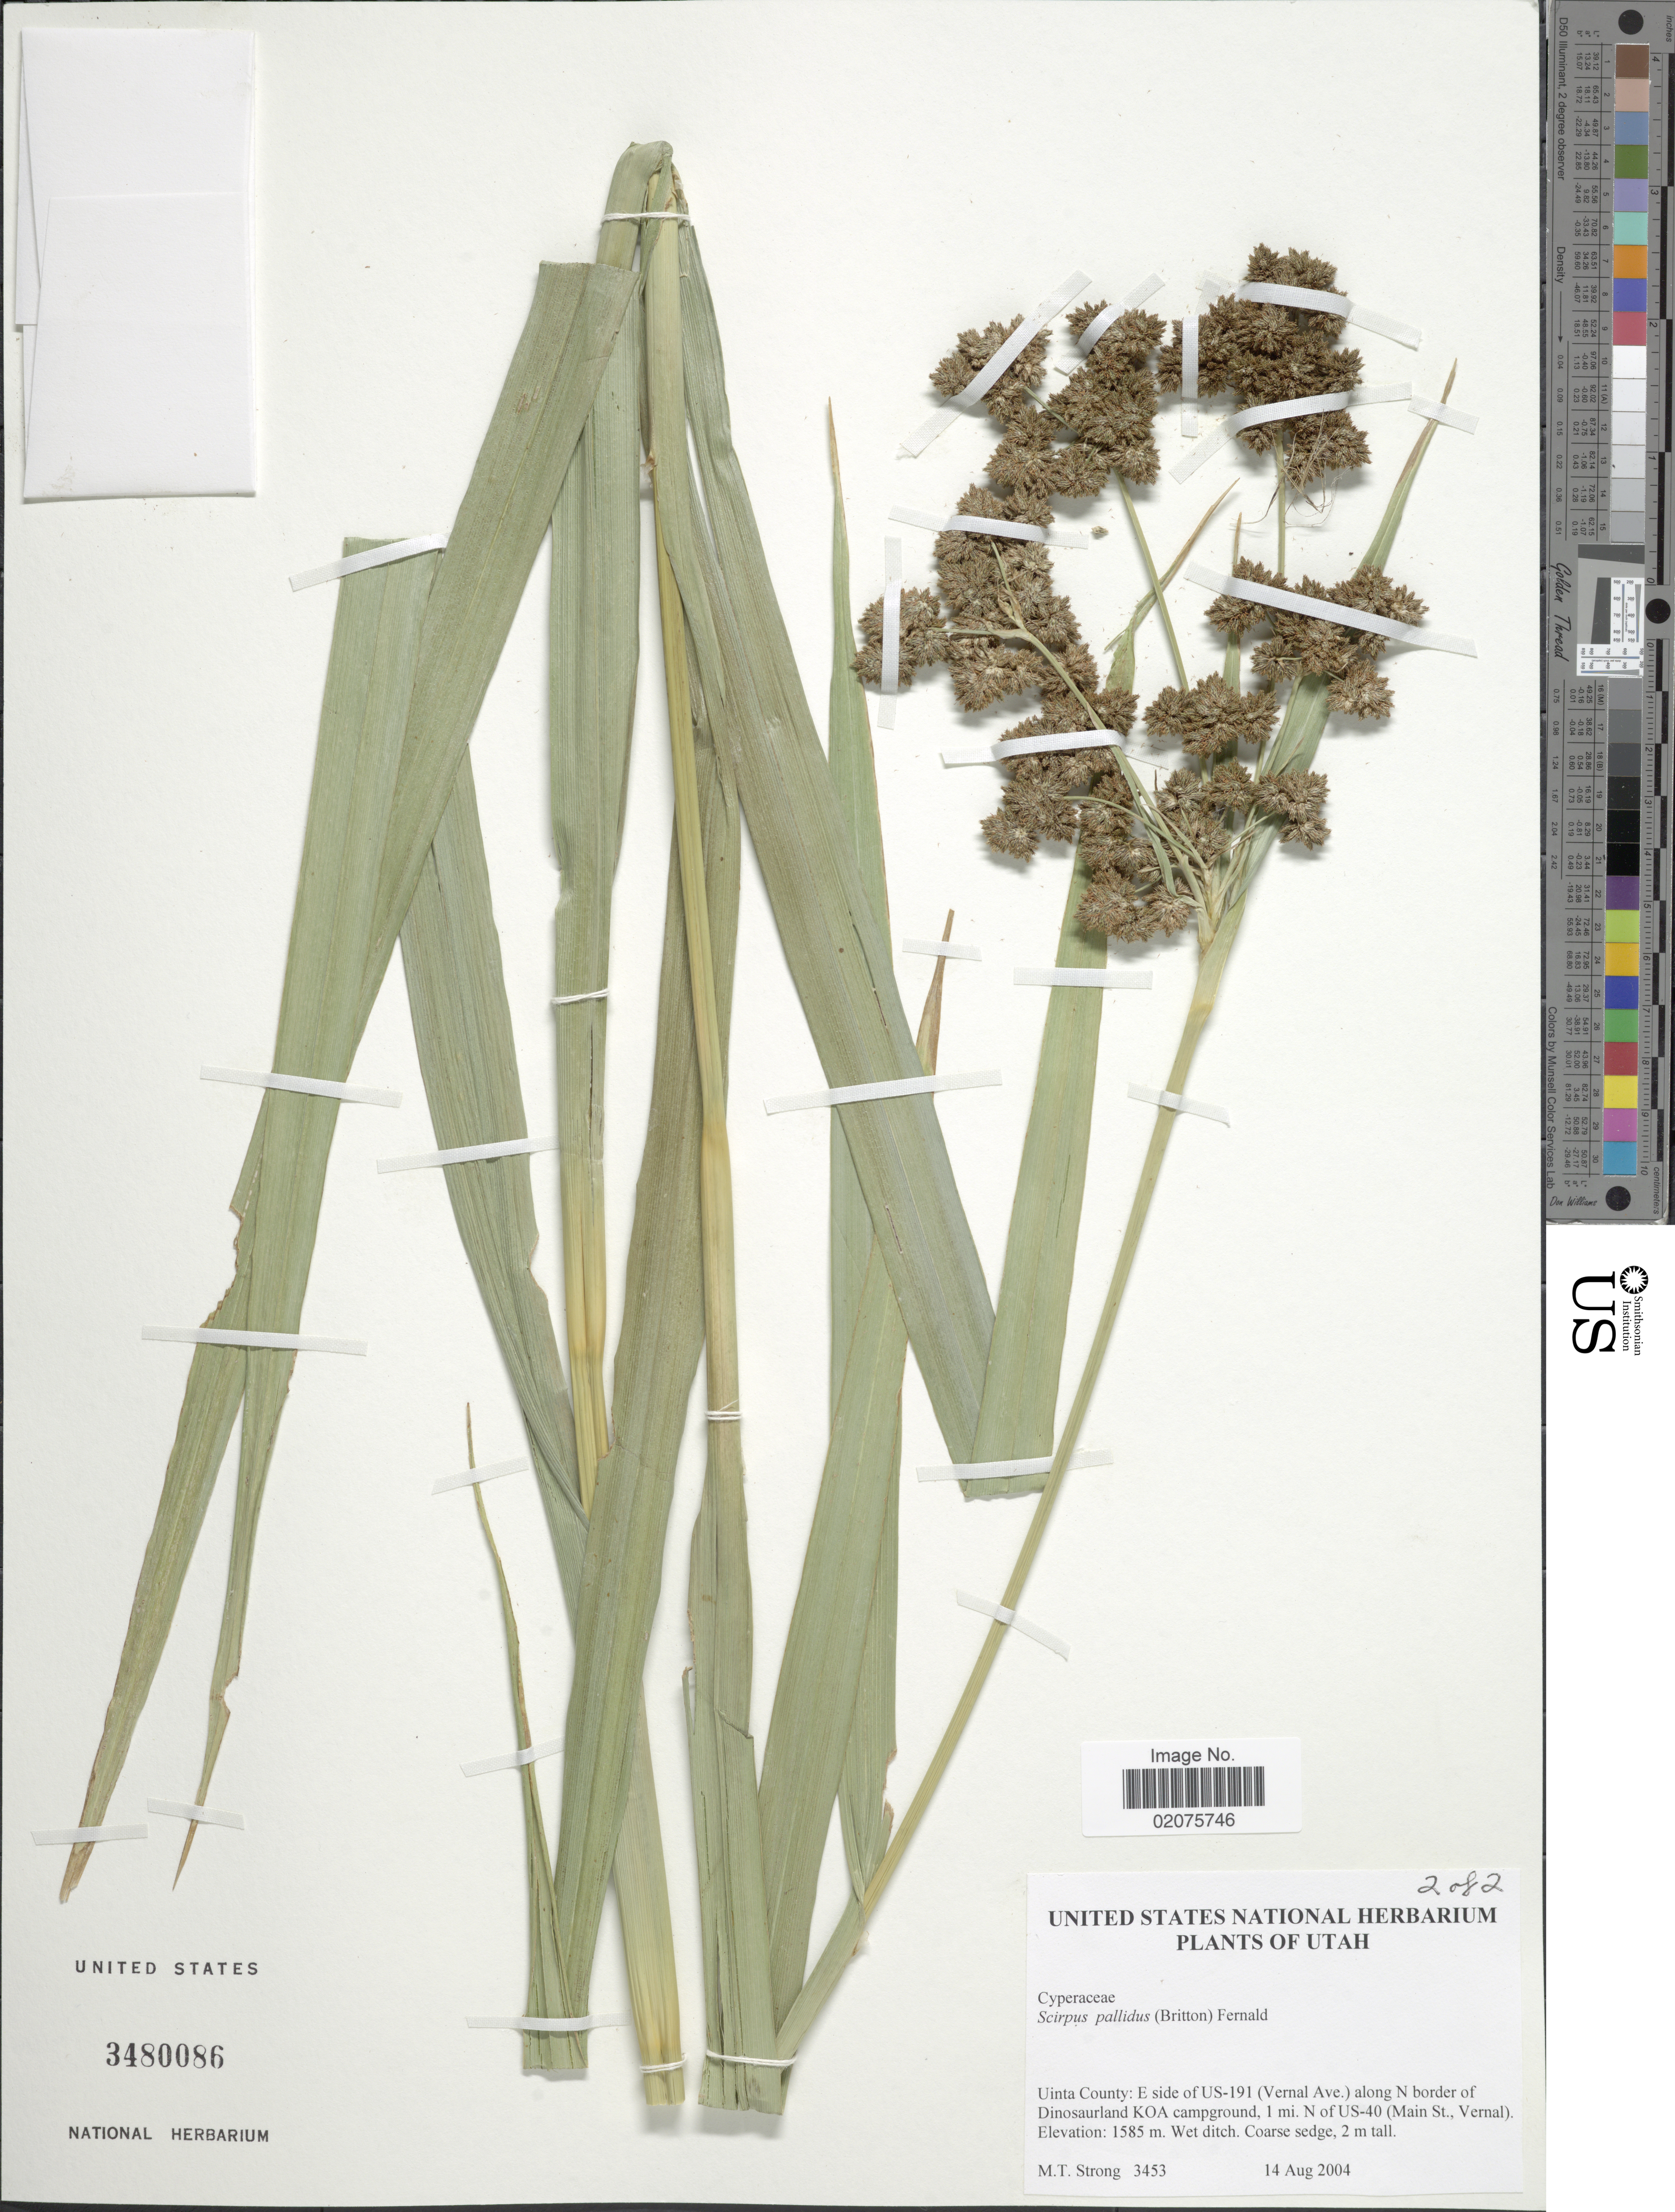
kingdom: Plantae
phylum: Tracheophyta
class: Liliopsida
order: Poales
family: Cyperaceae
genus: Scirpus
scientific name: Scirpus pallidus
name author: (Britton) Fernald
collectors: M. T. Strong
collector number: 3453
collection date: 2004-08-14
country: United States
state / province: Utah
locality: Uinta County: E side of US-191 (Vernal Ave), along N border of Dinosaurland KOA campground, 1 mi. N of US-40 (Main st., Vernal).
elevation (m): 1585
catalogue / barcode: US 3480086